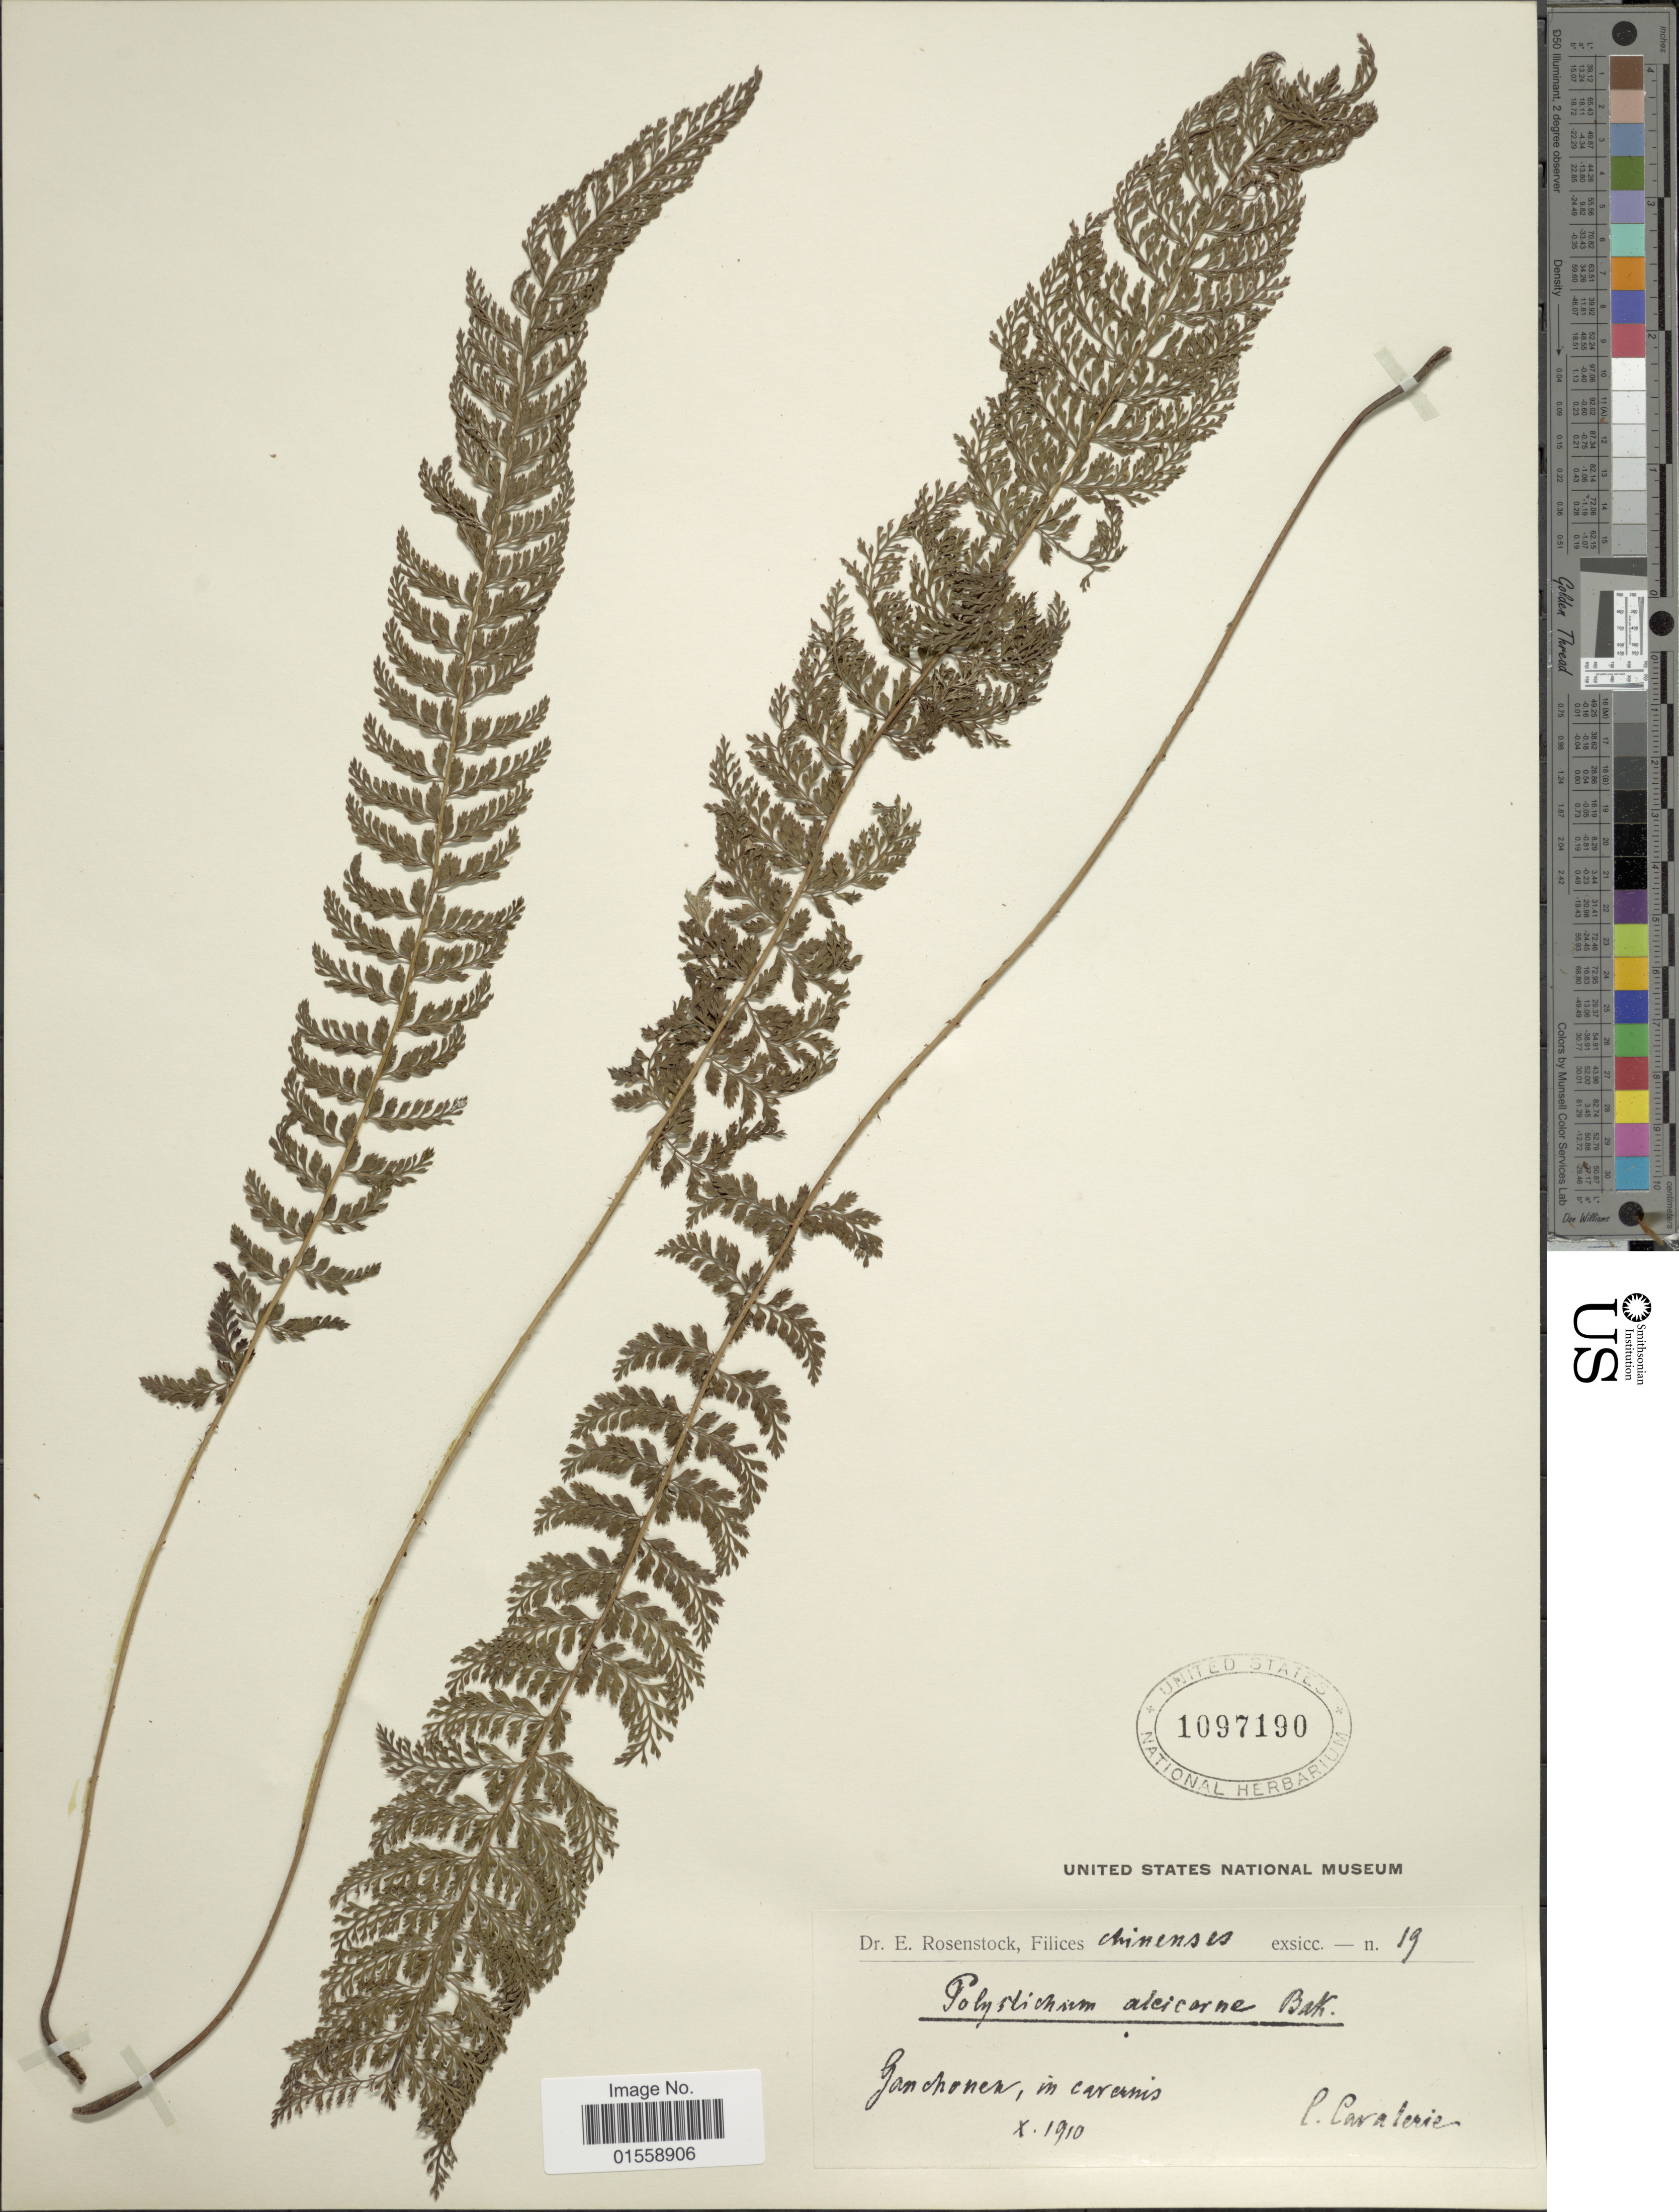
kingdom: Plantae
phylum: Tracheophyta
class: Polypodiopsida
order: Polypodiales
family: Dryopteridaceae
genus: Polystichum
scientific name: Polystichum alcicorne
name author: (Baker) Diels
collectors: -. Cavalerie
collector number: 19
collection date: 1910-10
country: China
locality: Ganchonen, Chinenses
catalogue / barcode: US 1097190